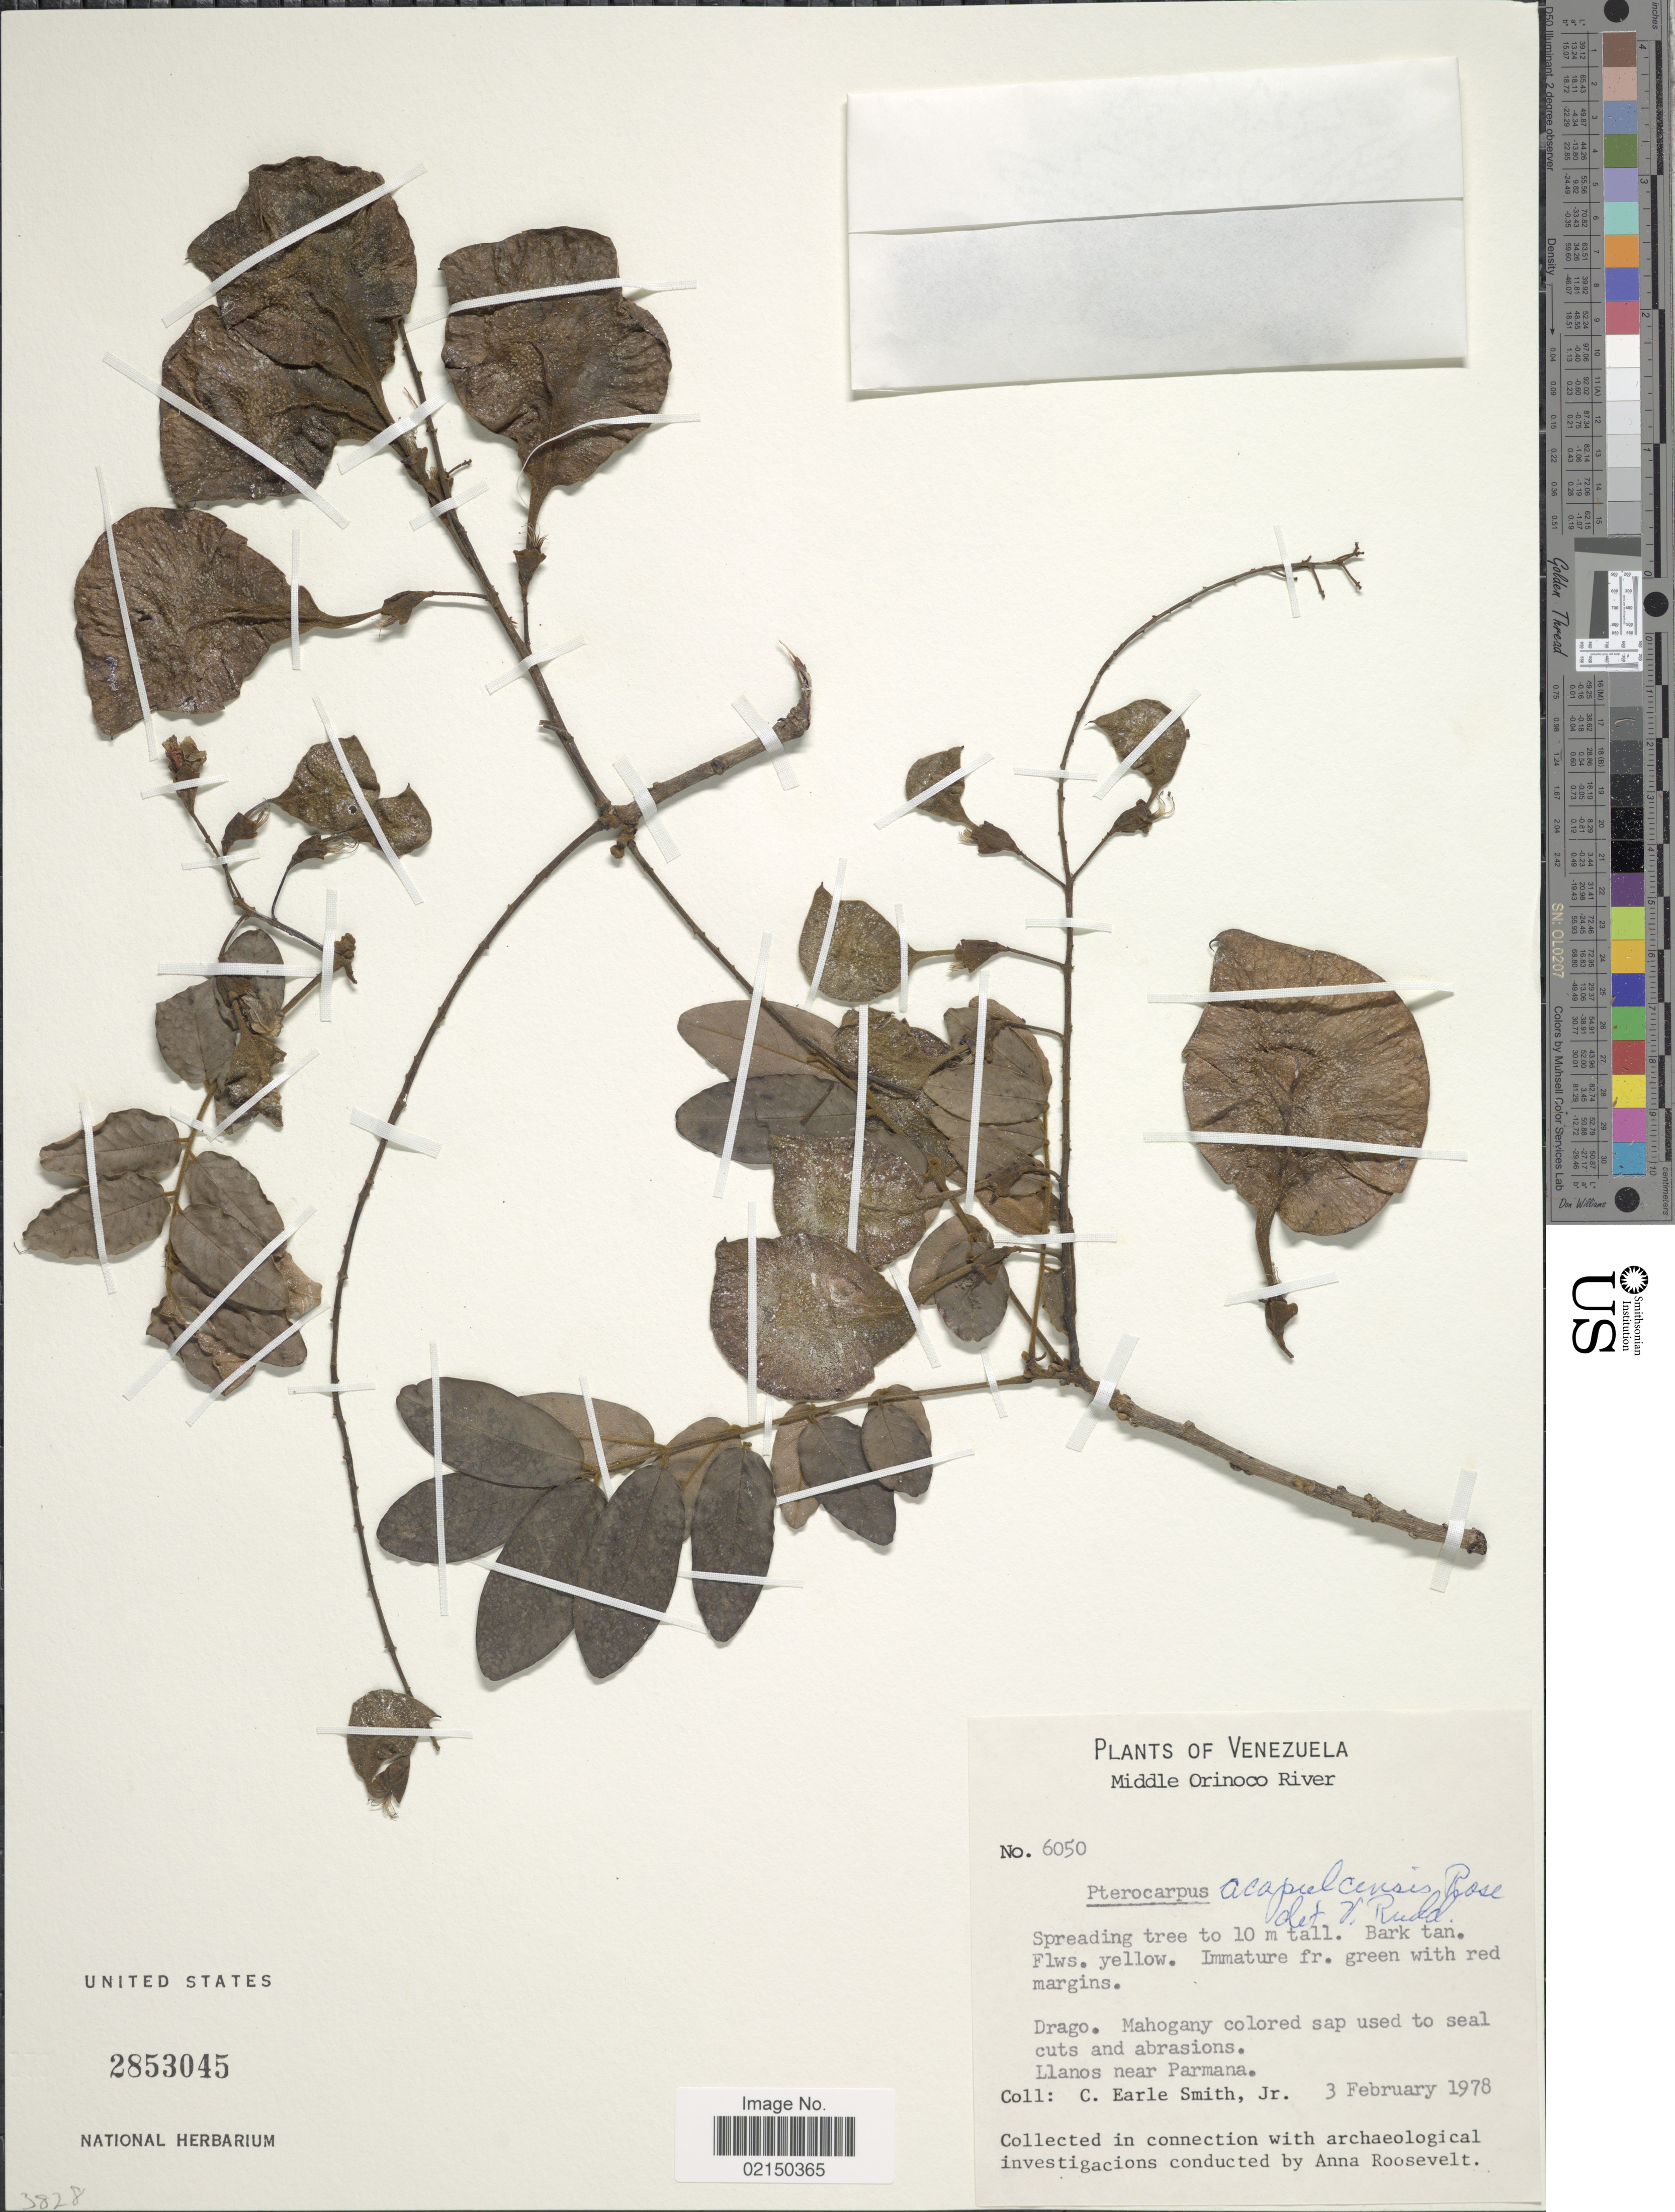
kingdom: Plantae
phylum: Tracheophyta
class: Magnoliopsida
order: Fabales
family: Fabaceae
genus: Pterocarpus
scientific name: Pterocarpus acapulcensis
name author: Rose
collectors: C. E. Smith Jr.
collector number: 6050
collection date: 1978-02-03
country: Venezuela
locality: Middle Orinoco River, Drago, Mahogany colored sap used to seal cuts and abrasions, Llanos near Parmana.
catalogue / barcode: US 2853045